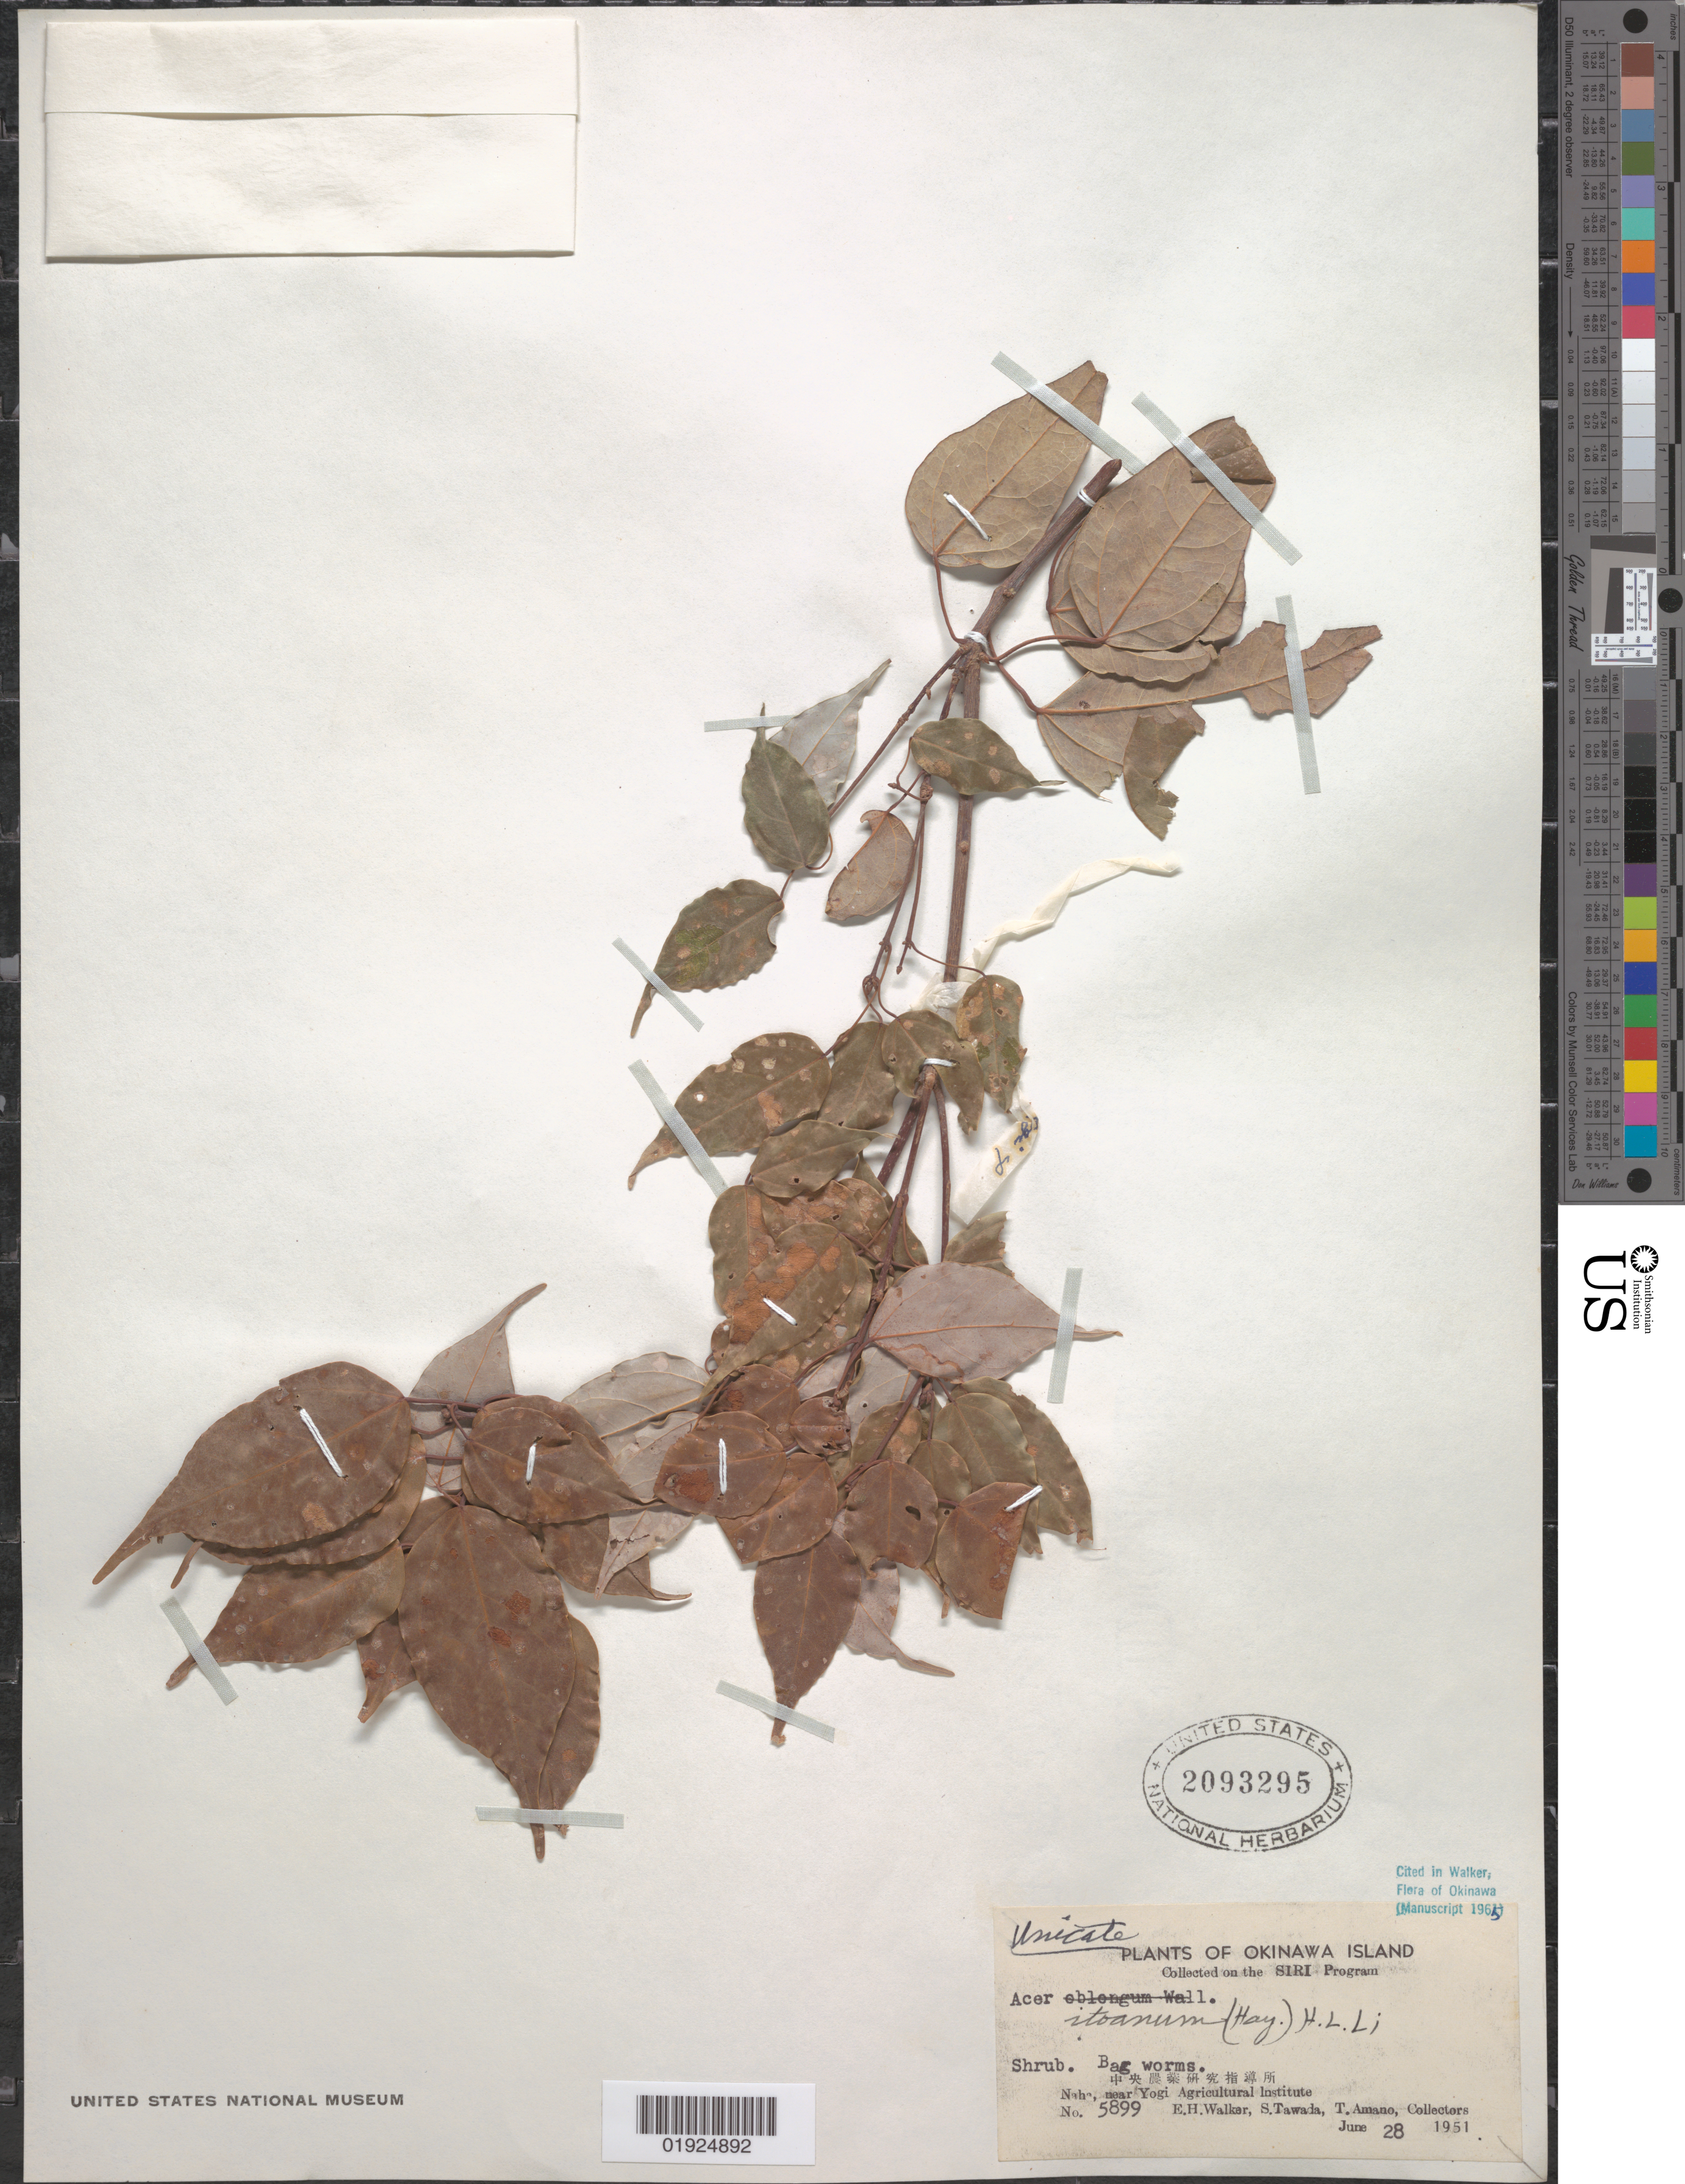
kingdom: Plantae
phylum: Tracheophyta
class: Magnoliopsida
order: Sapindales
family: Sapindaceae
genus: Acer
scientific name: Acer oblongum var. itoanum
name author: Hayata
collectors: E. H. Walker, S. Tawada & T. Amano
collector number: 5899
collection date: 1951-06-28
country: Japan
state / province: Okinawa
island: Okinawa I.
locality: Naha, near Yogi Agricultural Institute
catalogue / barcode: US 2093295